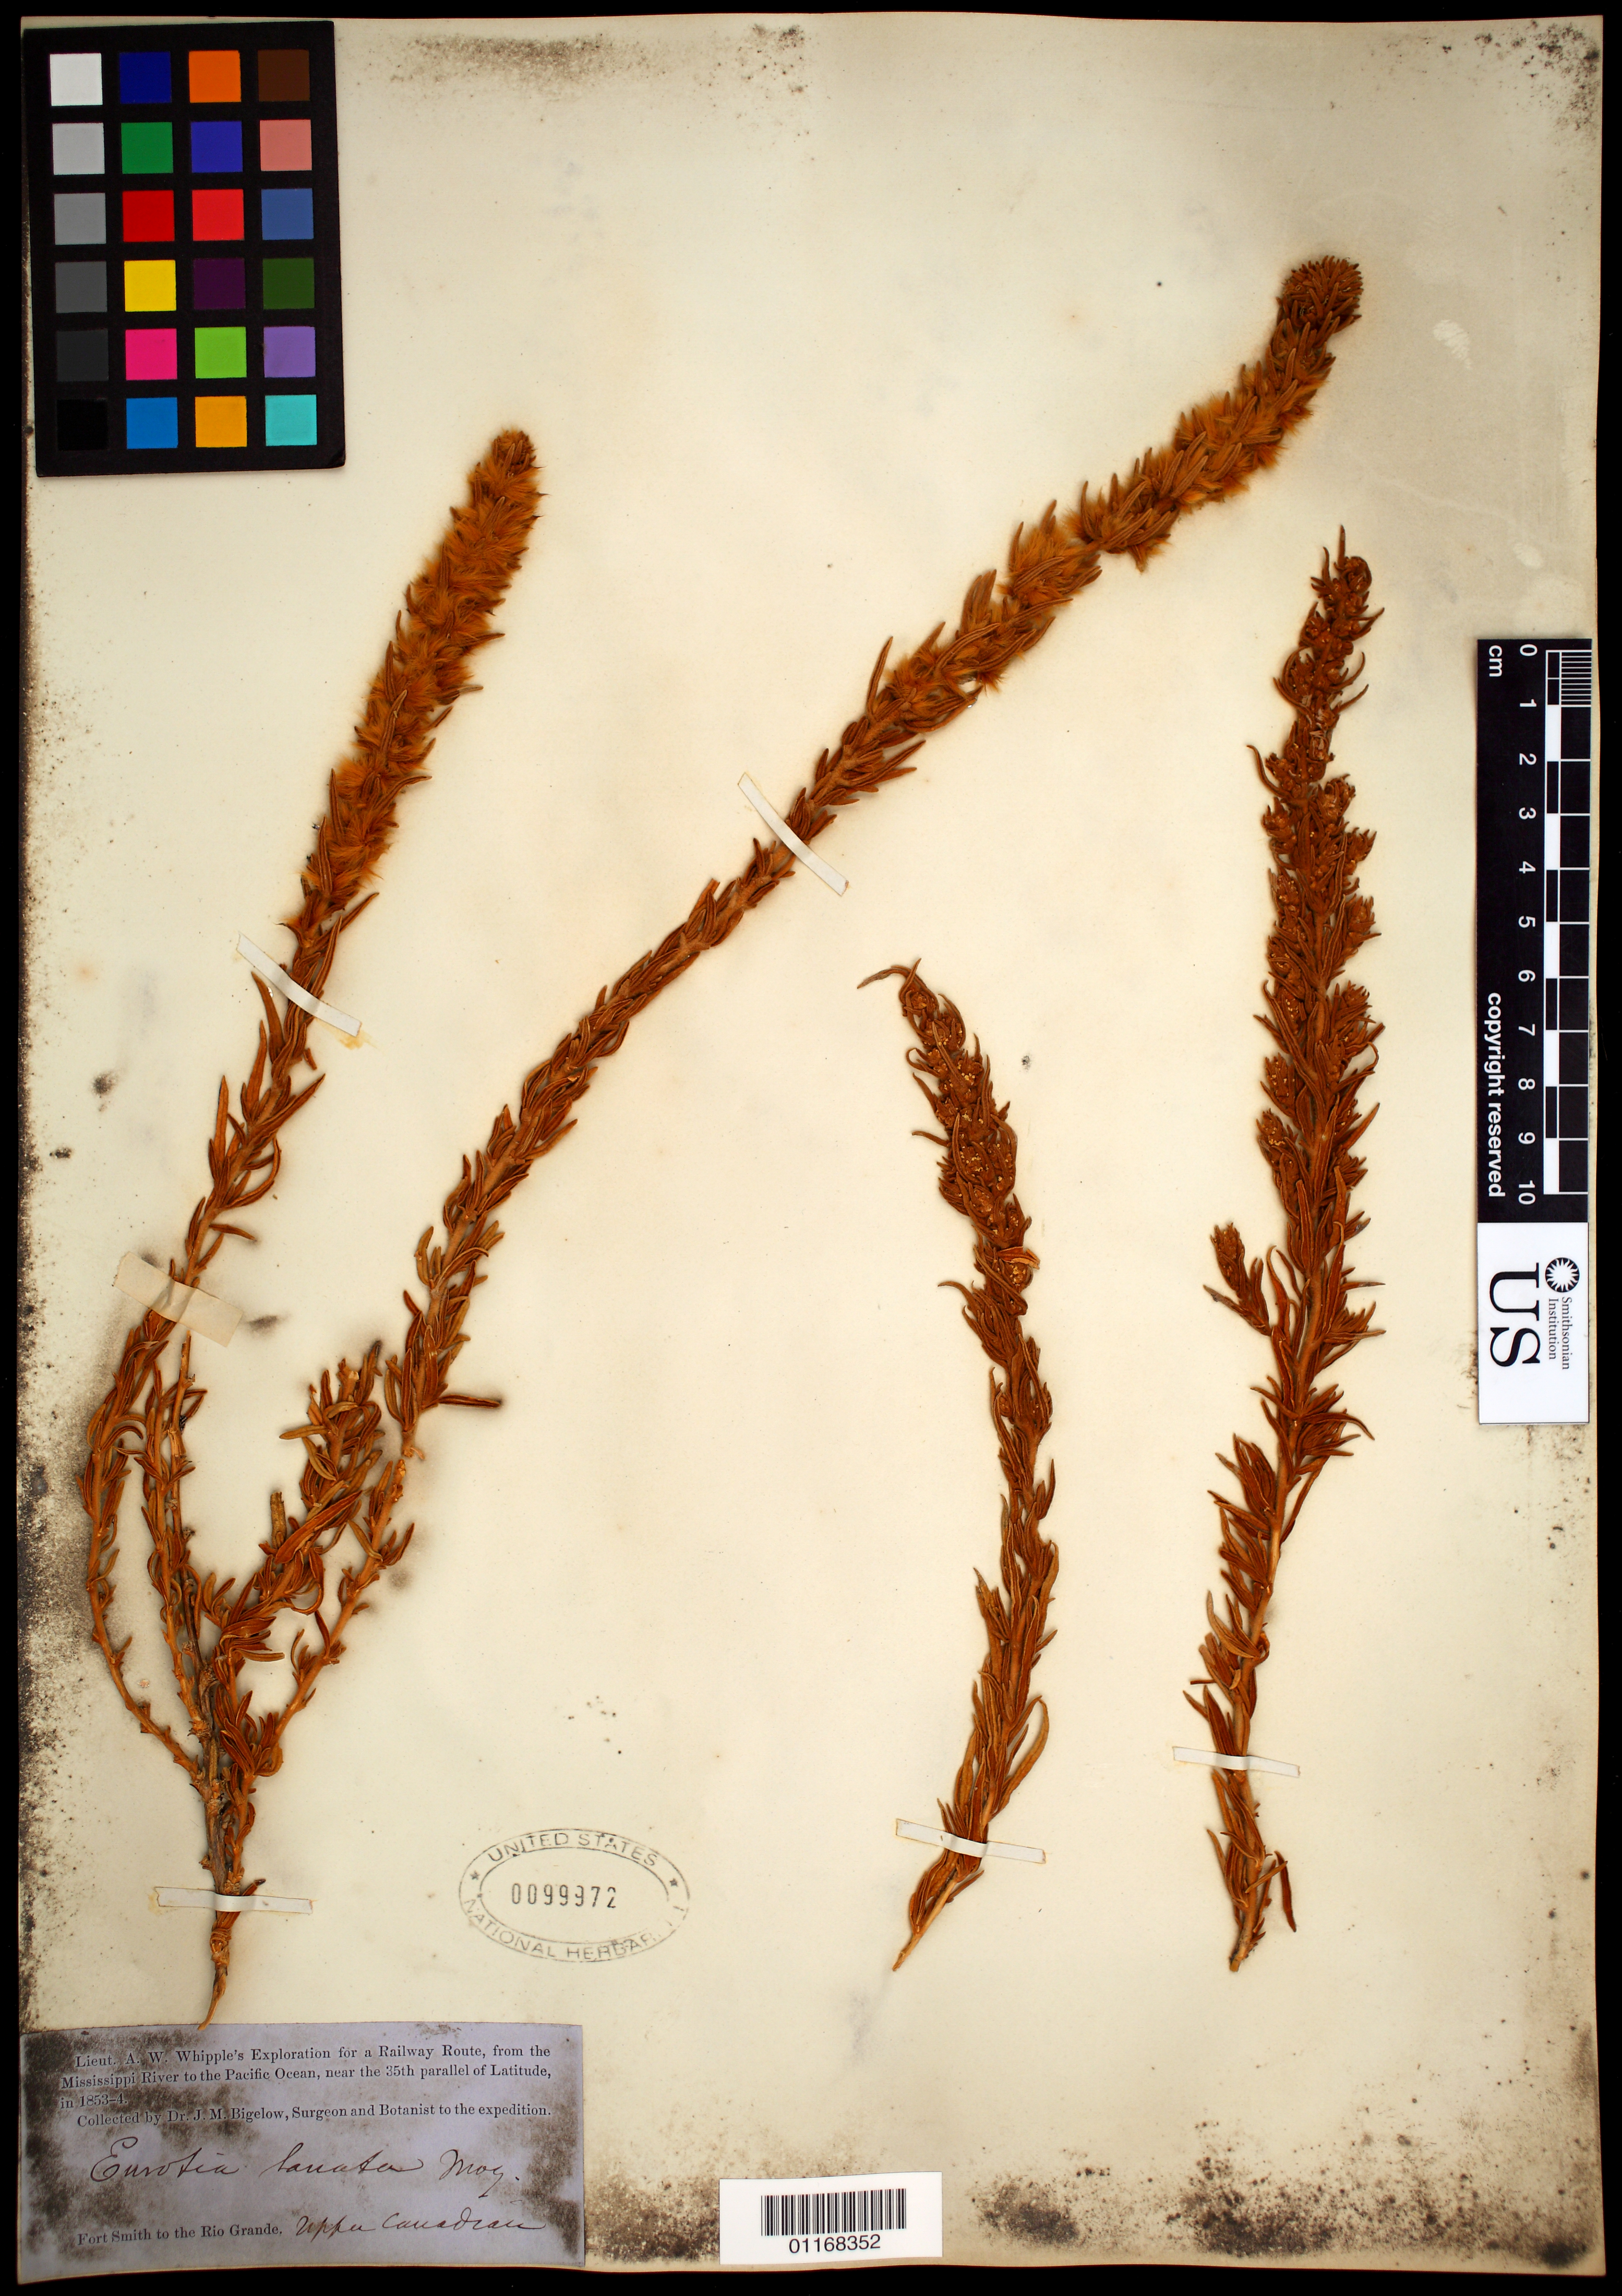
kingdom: Plantae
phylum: Tracheophyta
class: Magnoliopsida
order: Caryophyllales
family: Amaranthaceae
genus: Krascheninnikovia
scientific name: Krascheninnikovia lanata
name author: (Pursh) A. Meeuse & A.Smit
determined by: U.S. National Herbarium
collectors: J. M. Bigelow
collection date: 1853/1854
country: United States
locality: Fort Smith to the Rio Grande.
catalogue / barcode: US 99972